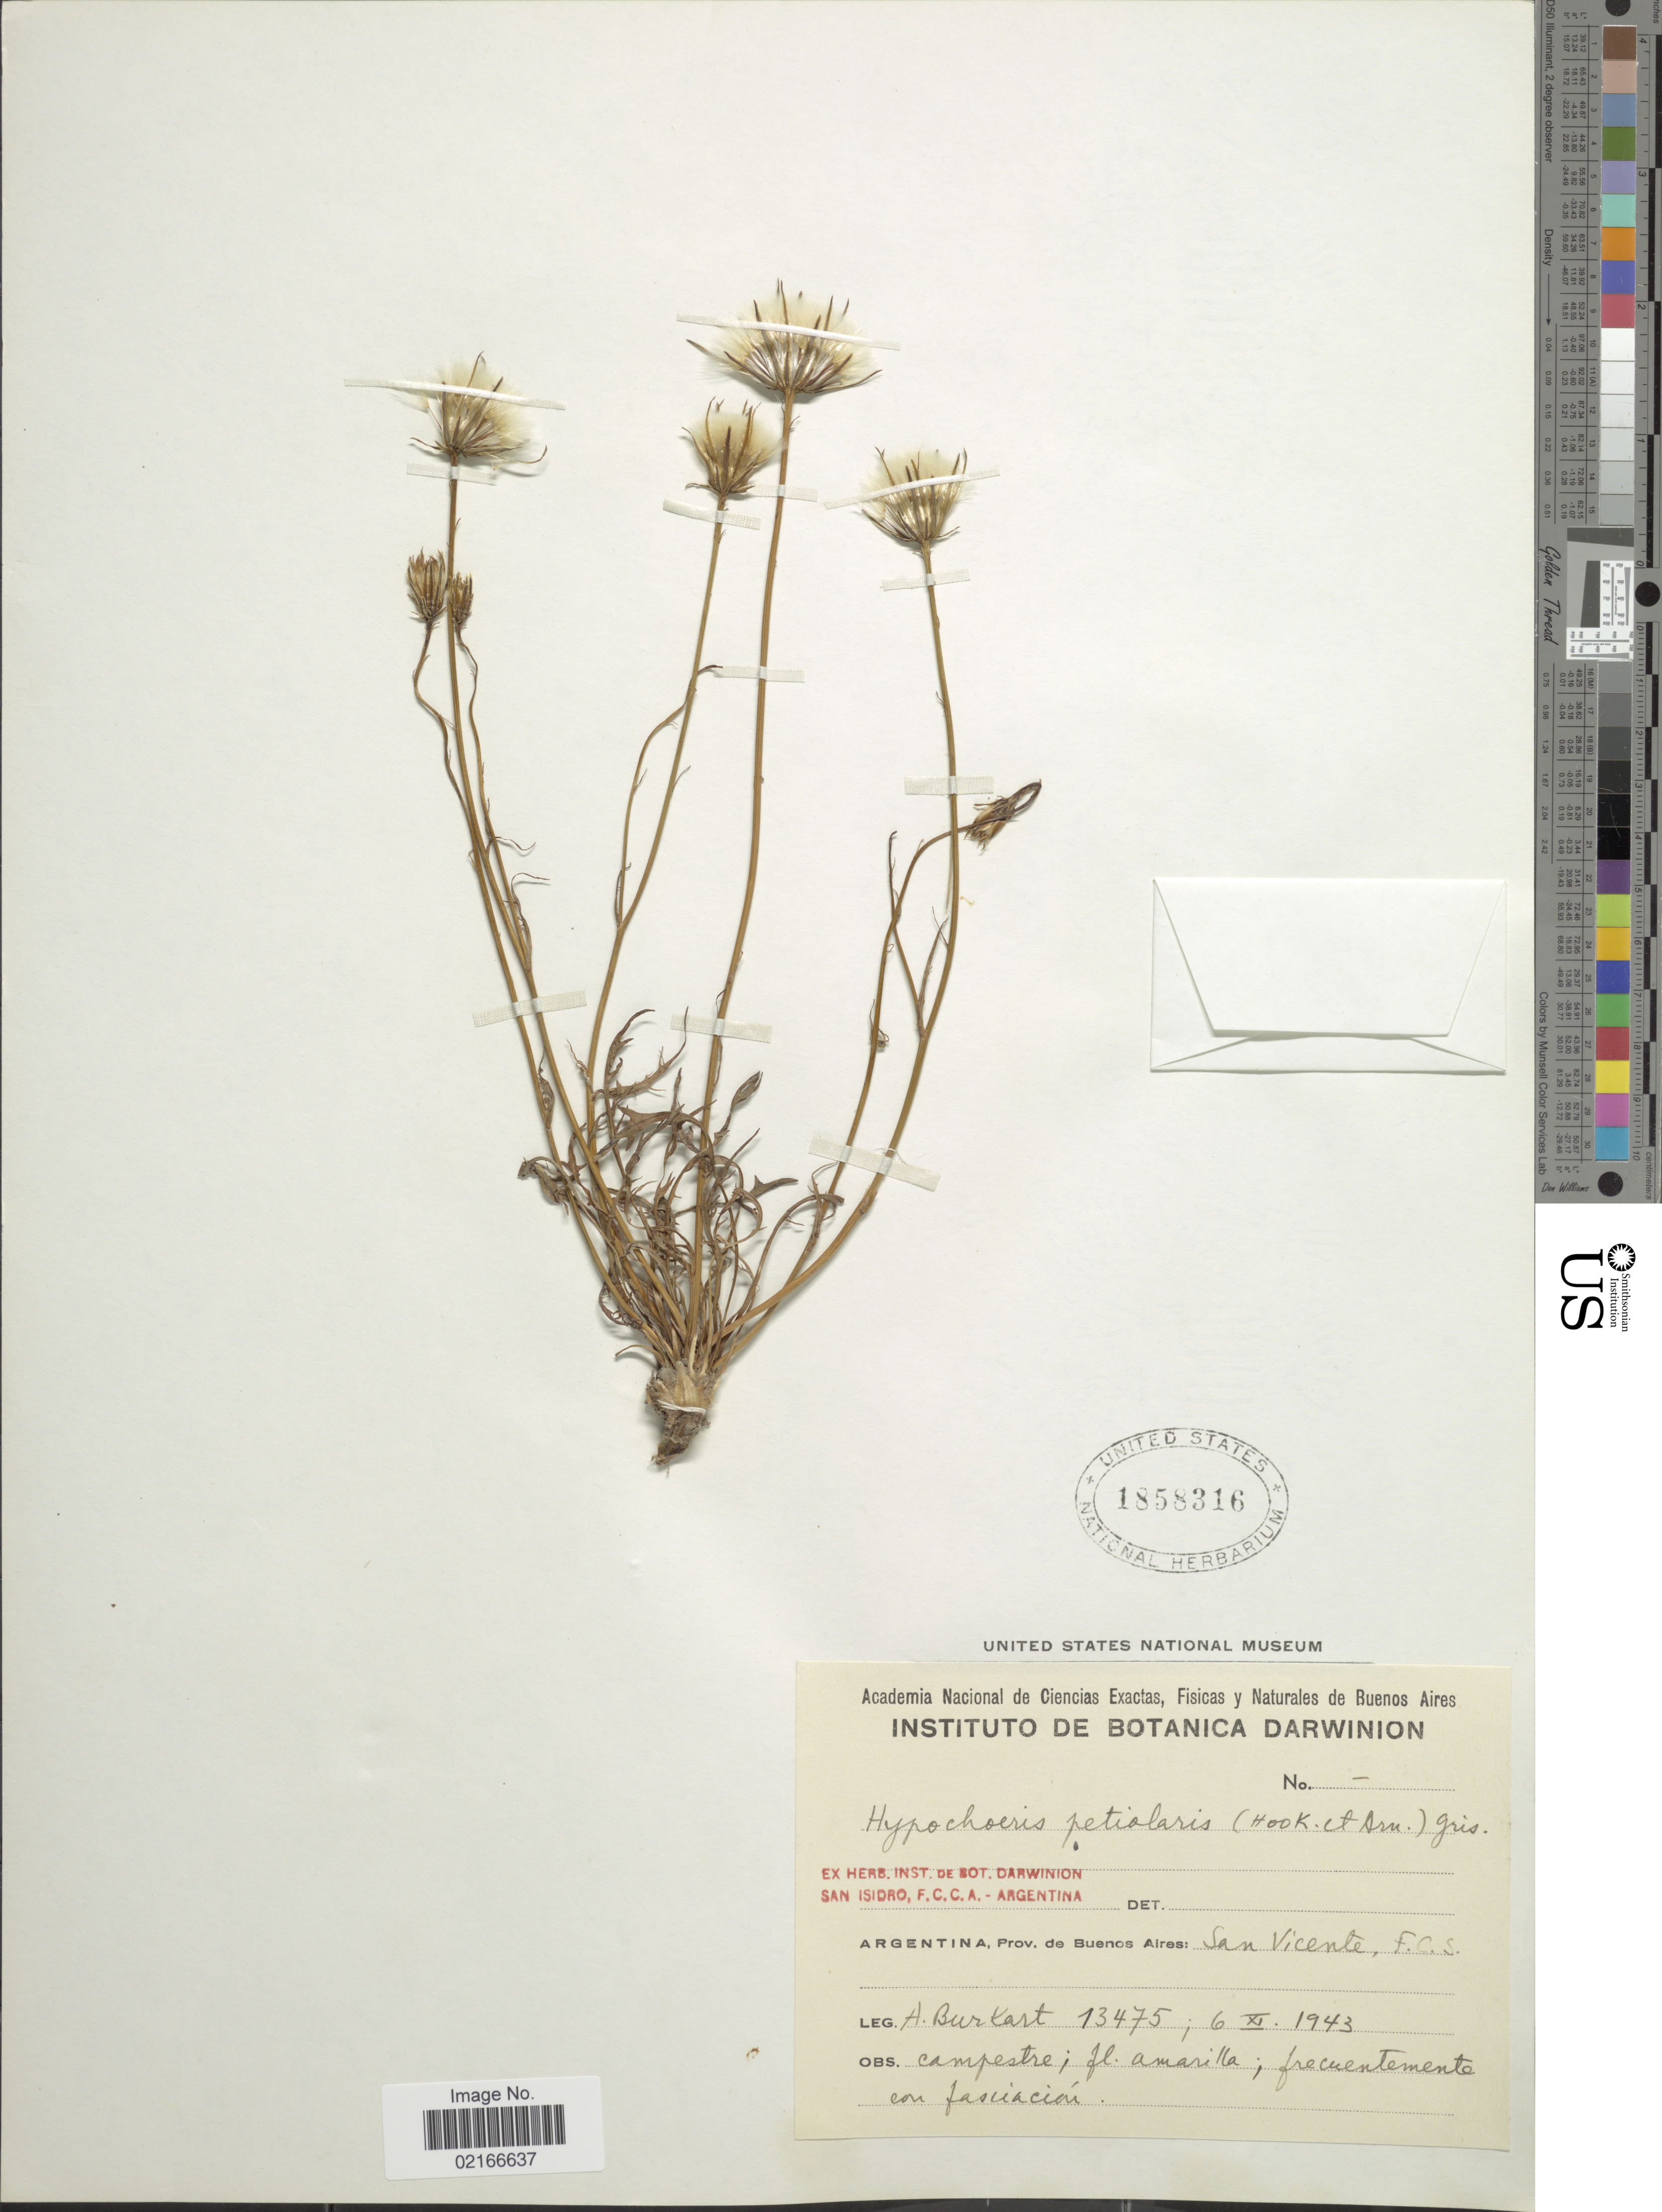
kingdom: Plantae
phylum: Tracheophyta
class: Magnoliopsida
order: Asterales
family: Asteraceae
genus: Hypochaeris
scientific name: Hypochaeris petiolaris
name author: (Hook. & Arn.) Griseb.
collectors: A. E. Burkart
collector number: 13475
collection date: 1943-11-06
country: Argentina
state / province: Buenos Aires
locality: San Vicente, F. C. S.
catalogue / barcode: US 1858316